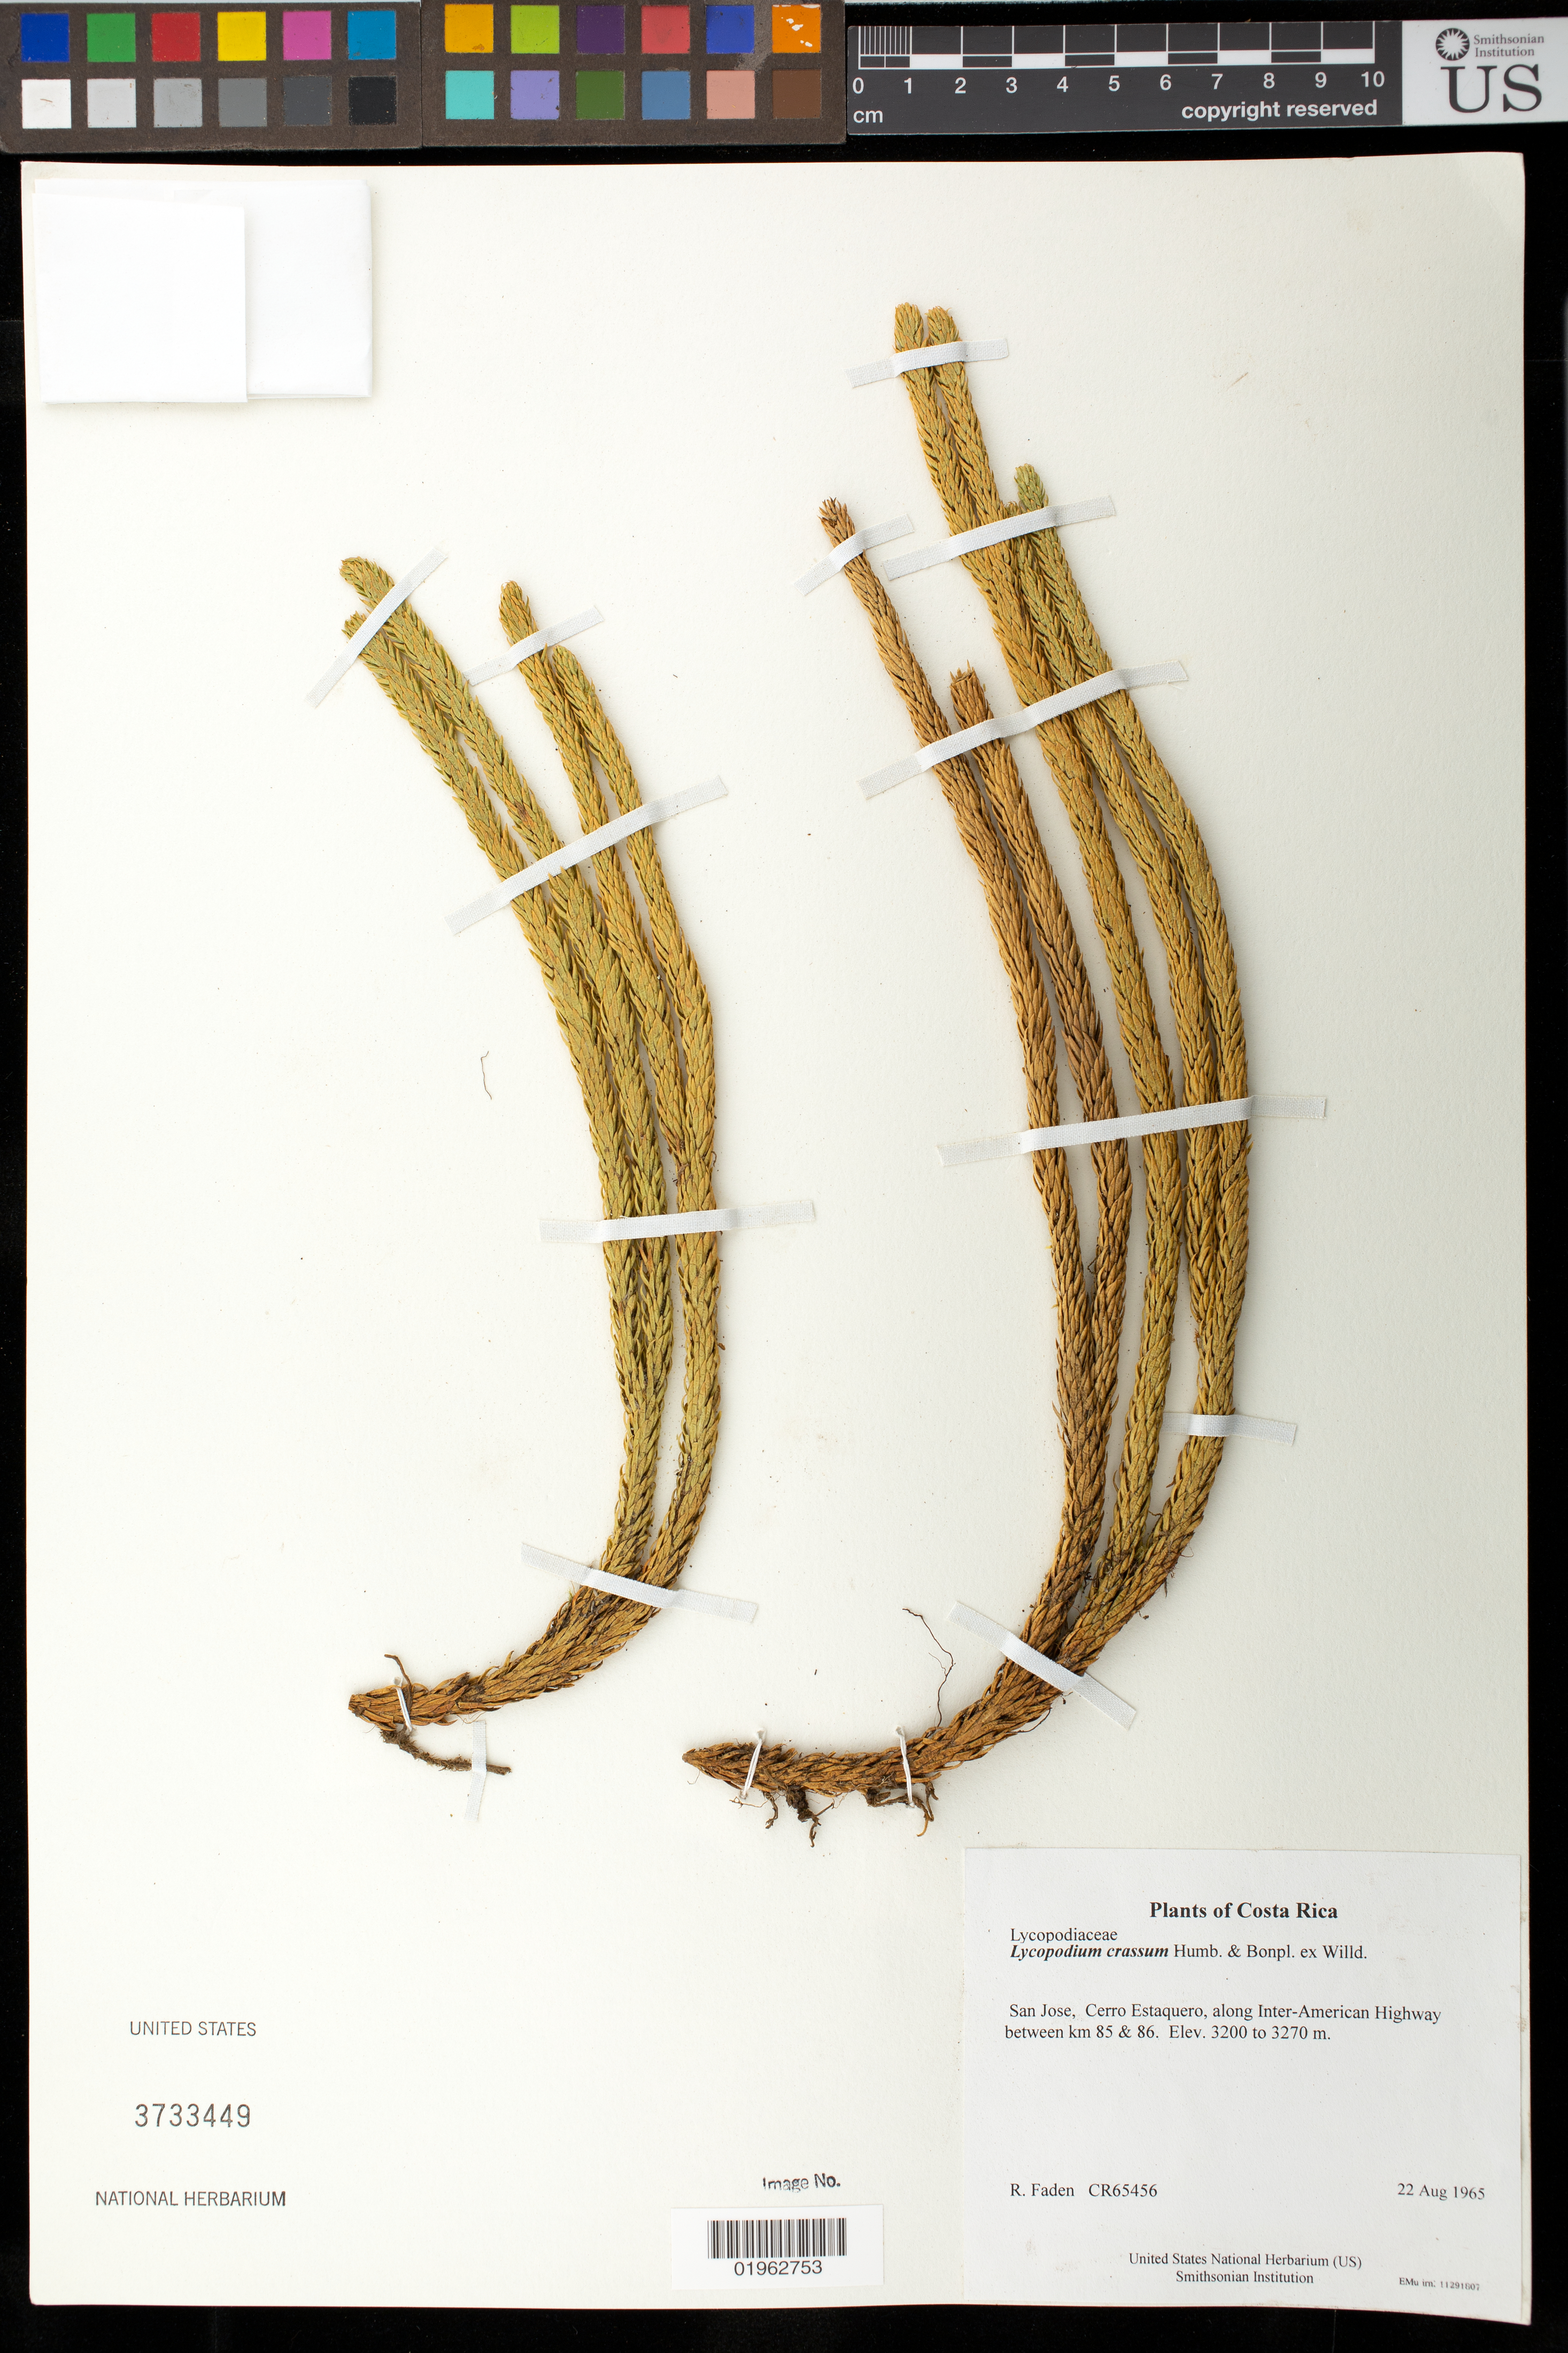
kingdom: Plantae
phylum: Tracheophyta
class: Lycopodiopsida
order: Lycopodiales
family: Lycopodiaceae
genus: Phlegmariurus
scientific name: Phlegmariurus crassus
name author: (Humb. & Bonpl. ex Willd.) B. Øllg.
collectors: R. B. Faden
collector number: CR65456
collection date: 1965-08-22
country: Costa Rica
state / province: San Jose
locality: Cerro Estaquero, along Inter-American Highway between km 85 & 86.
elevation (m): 3200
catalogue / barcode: US 3733449